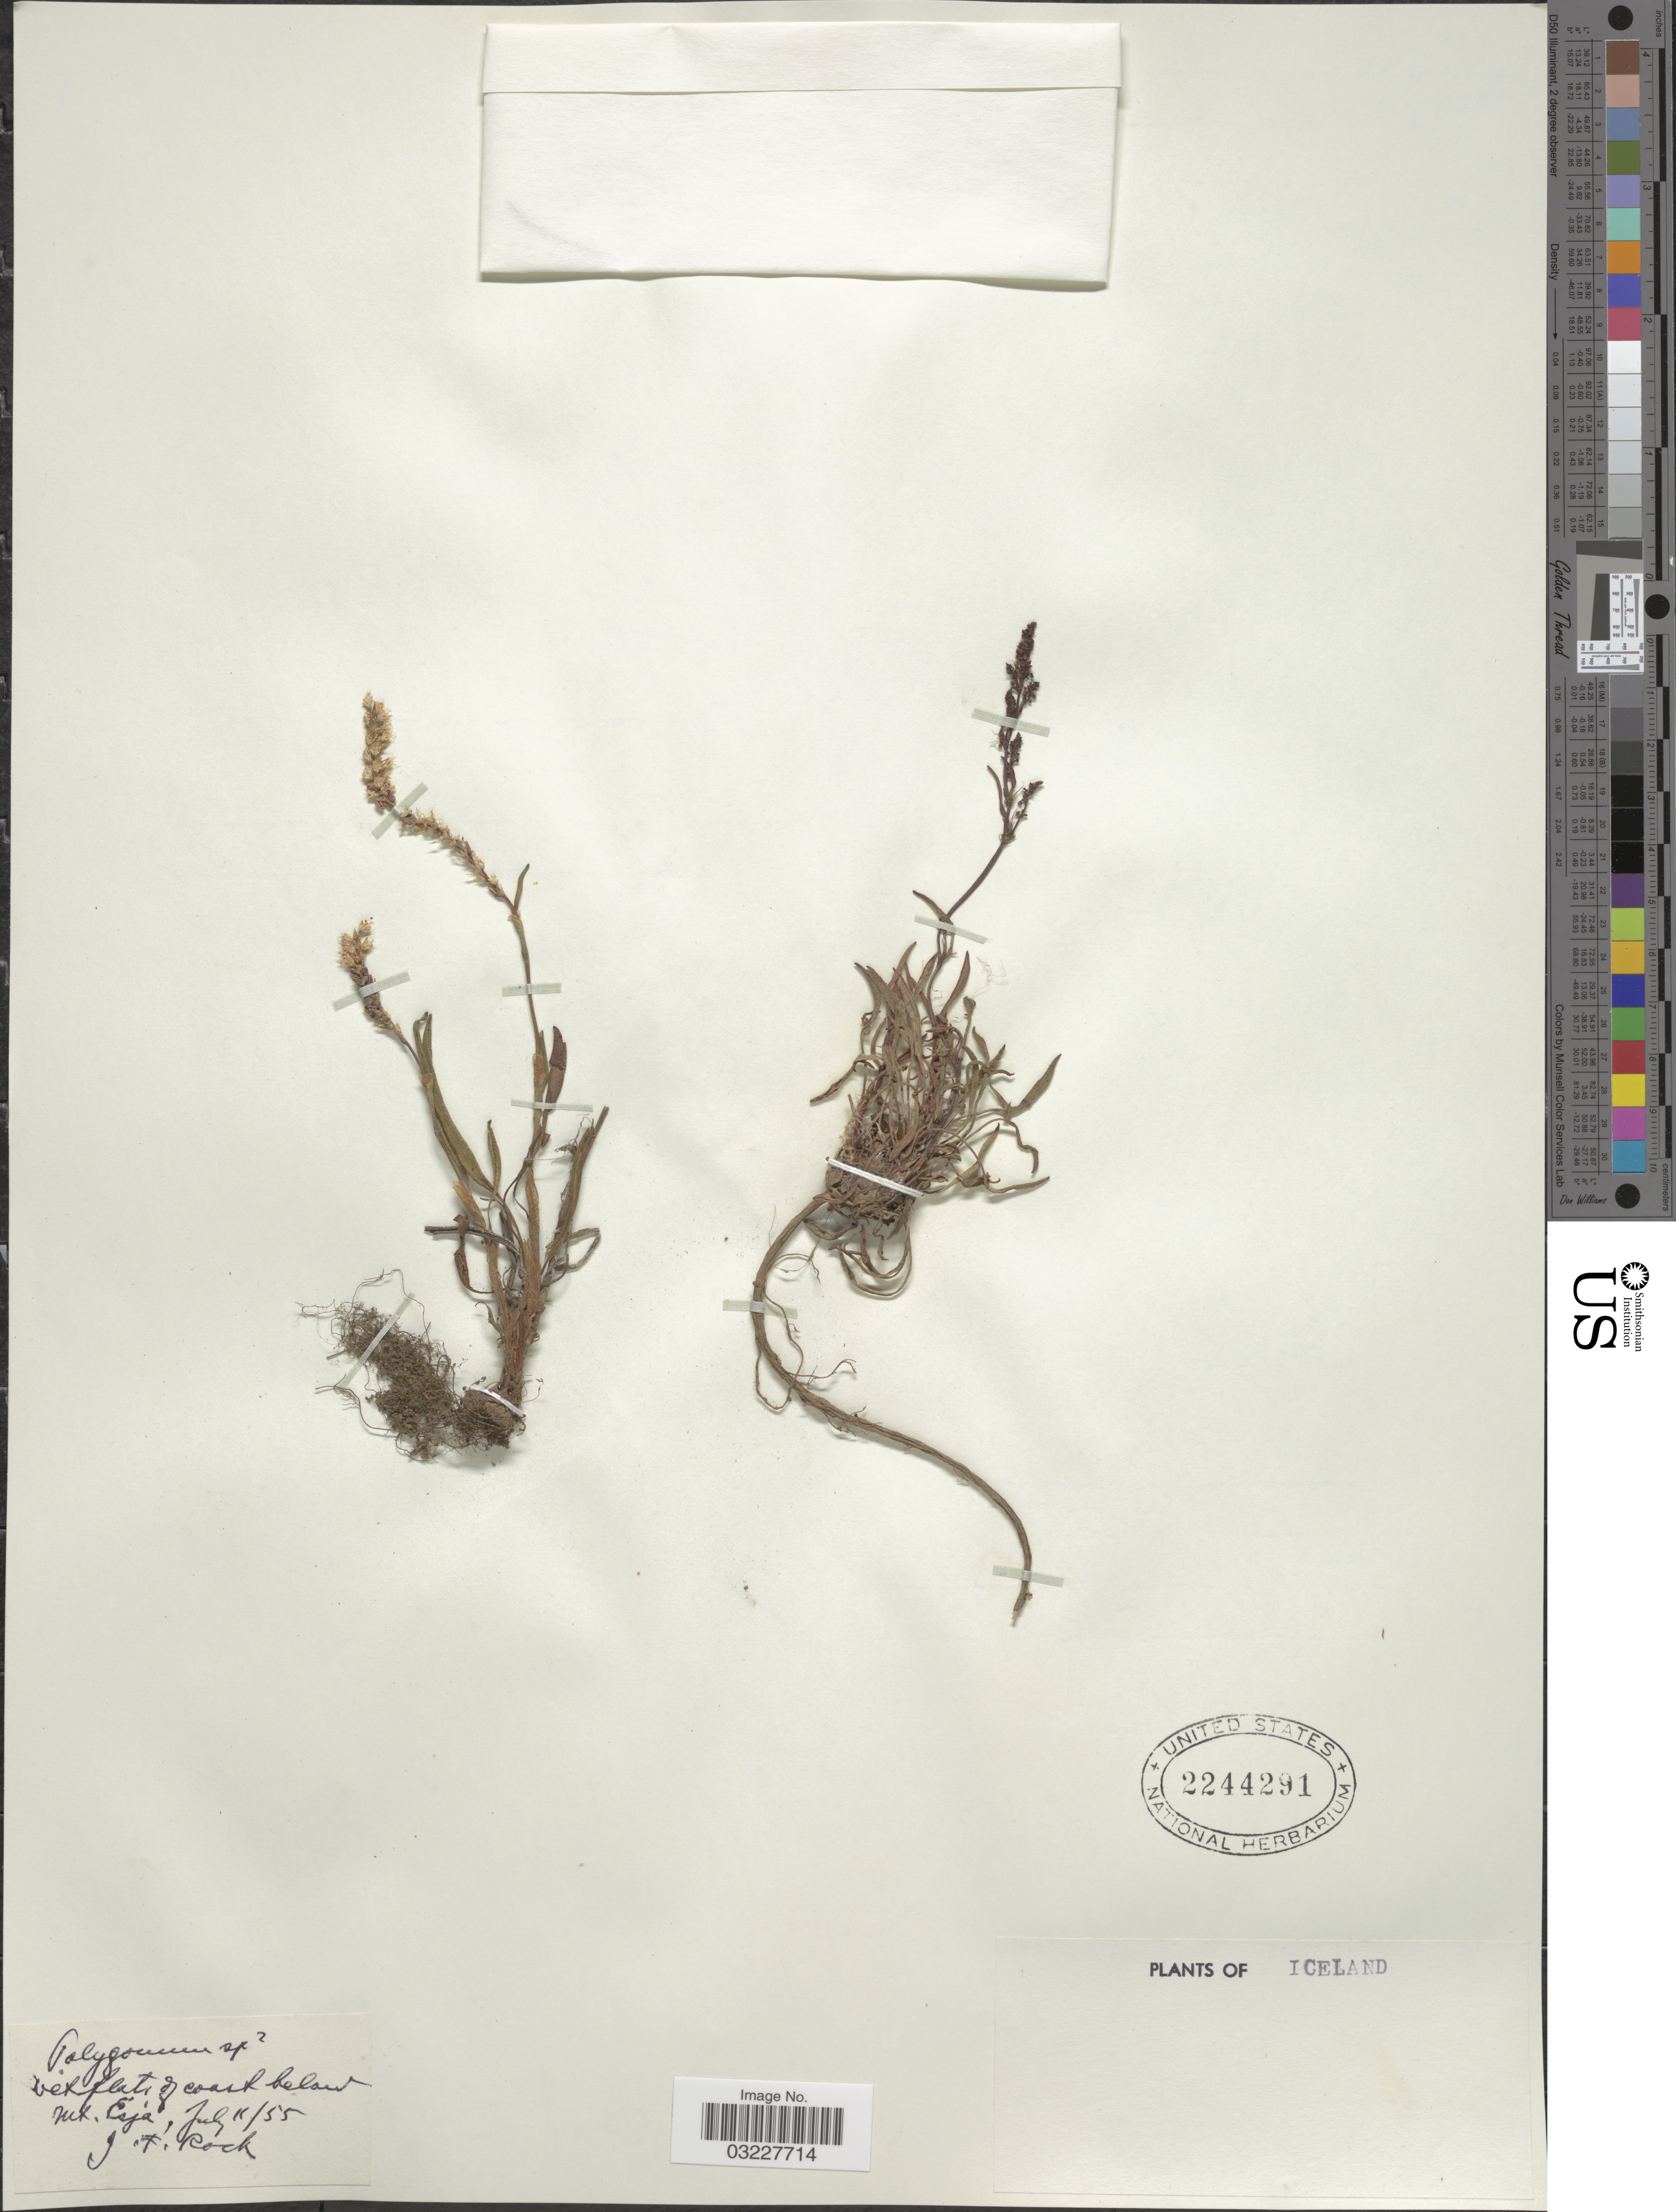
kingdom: Plantae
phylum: Tracheophyta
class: Magnoliopsida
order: Caryophyllales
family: Polygonaceae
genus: Bistorta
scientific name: Bistorta vivipara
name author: (L.) Delarbre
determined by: Strong, Mark T., (BOT), Smithsonian Institution - National Museum of Natural History (UNITED STATES)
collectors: J. Rock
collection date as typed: Transcribed d/m/y: 11/7/55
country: Iceland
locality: Wet flats of coast below Mt. Esja.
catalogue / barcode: US 2244291